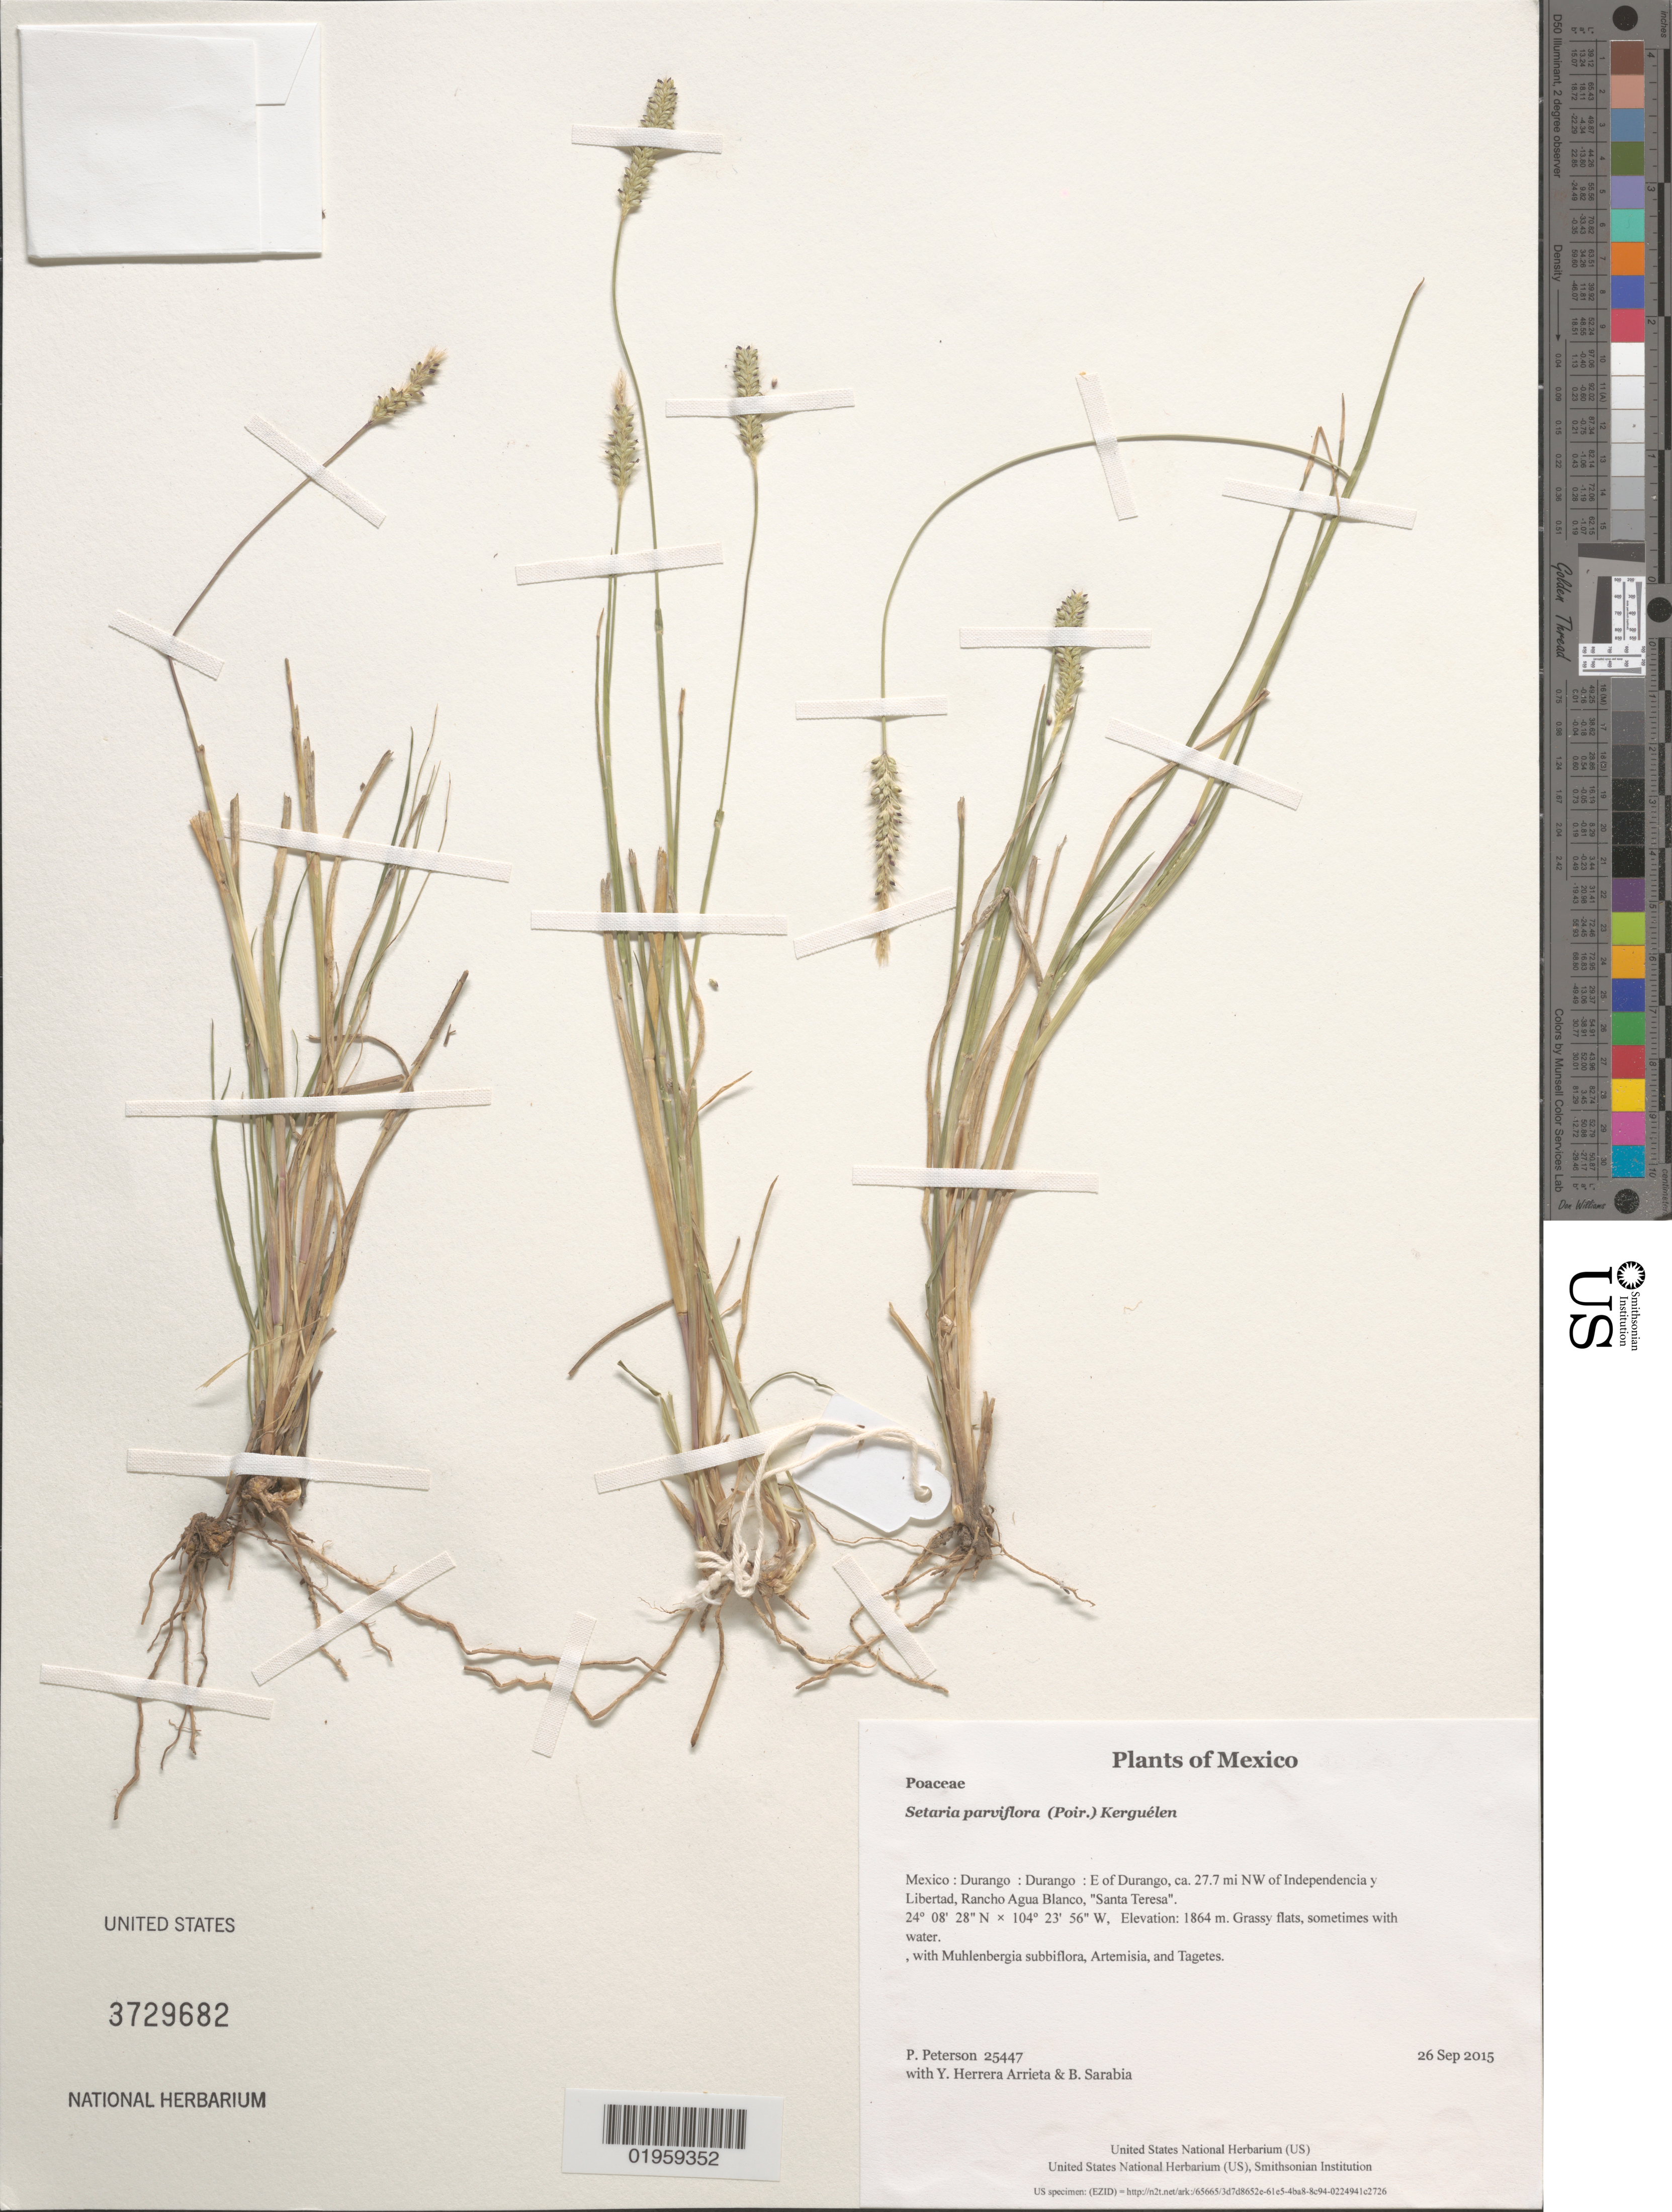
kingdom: Plantae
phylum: Tracheophyta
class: Liliopsida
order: Poales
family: Poaceae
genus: Setaria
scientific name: Setaria parviflora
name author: (Poir.) Kerguélen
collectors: P. M. Peterson, Y. Herrera Arrieta & B. Sarabia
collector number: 25447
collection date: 2015-09-26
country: Mexico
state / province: Durango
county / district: Durango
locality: E of Durango, ca. 27.7 mi NW of Independencia y Libertad, Rancho Agua Blanco, "Santa Teresa".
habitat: Grassy flats, sometimes with water.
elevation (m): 1864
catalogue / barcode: US 3729682